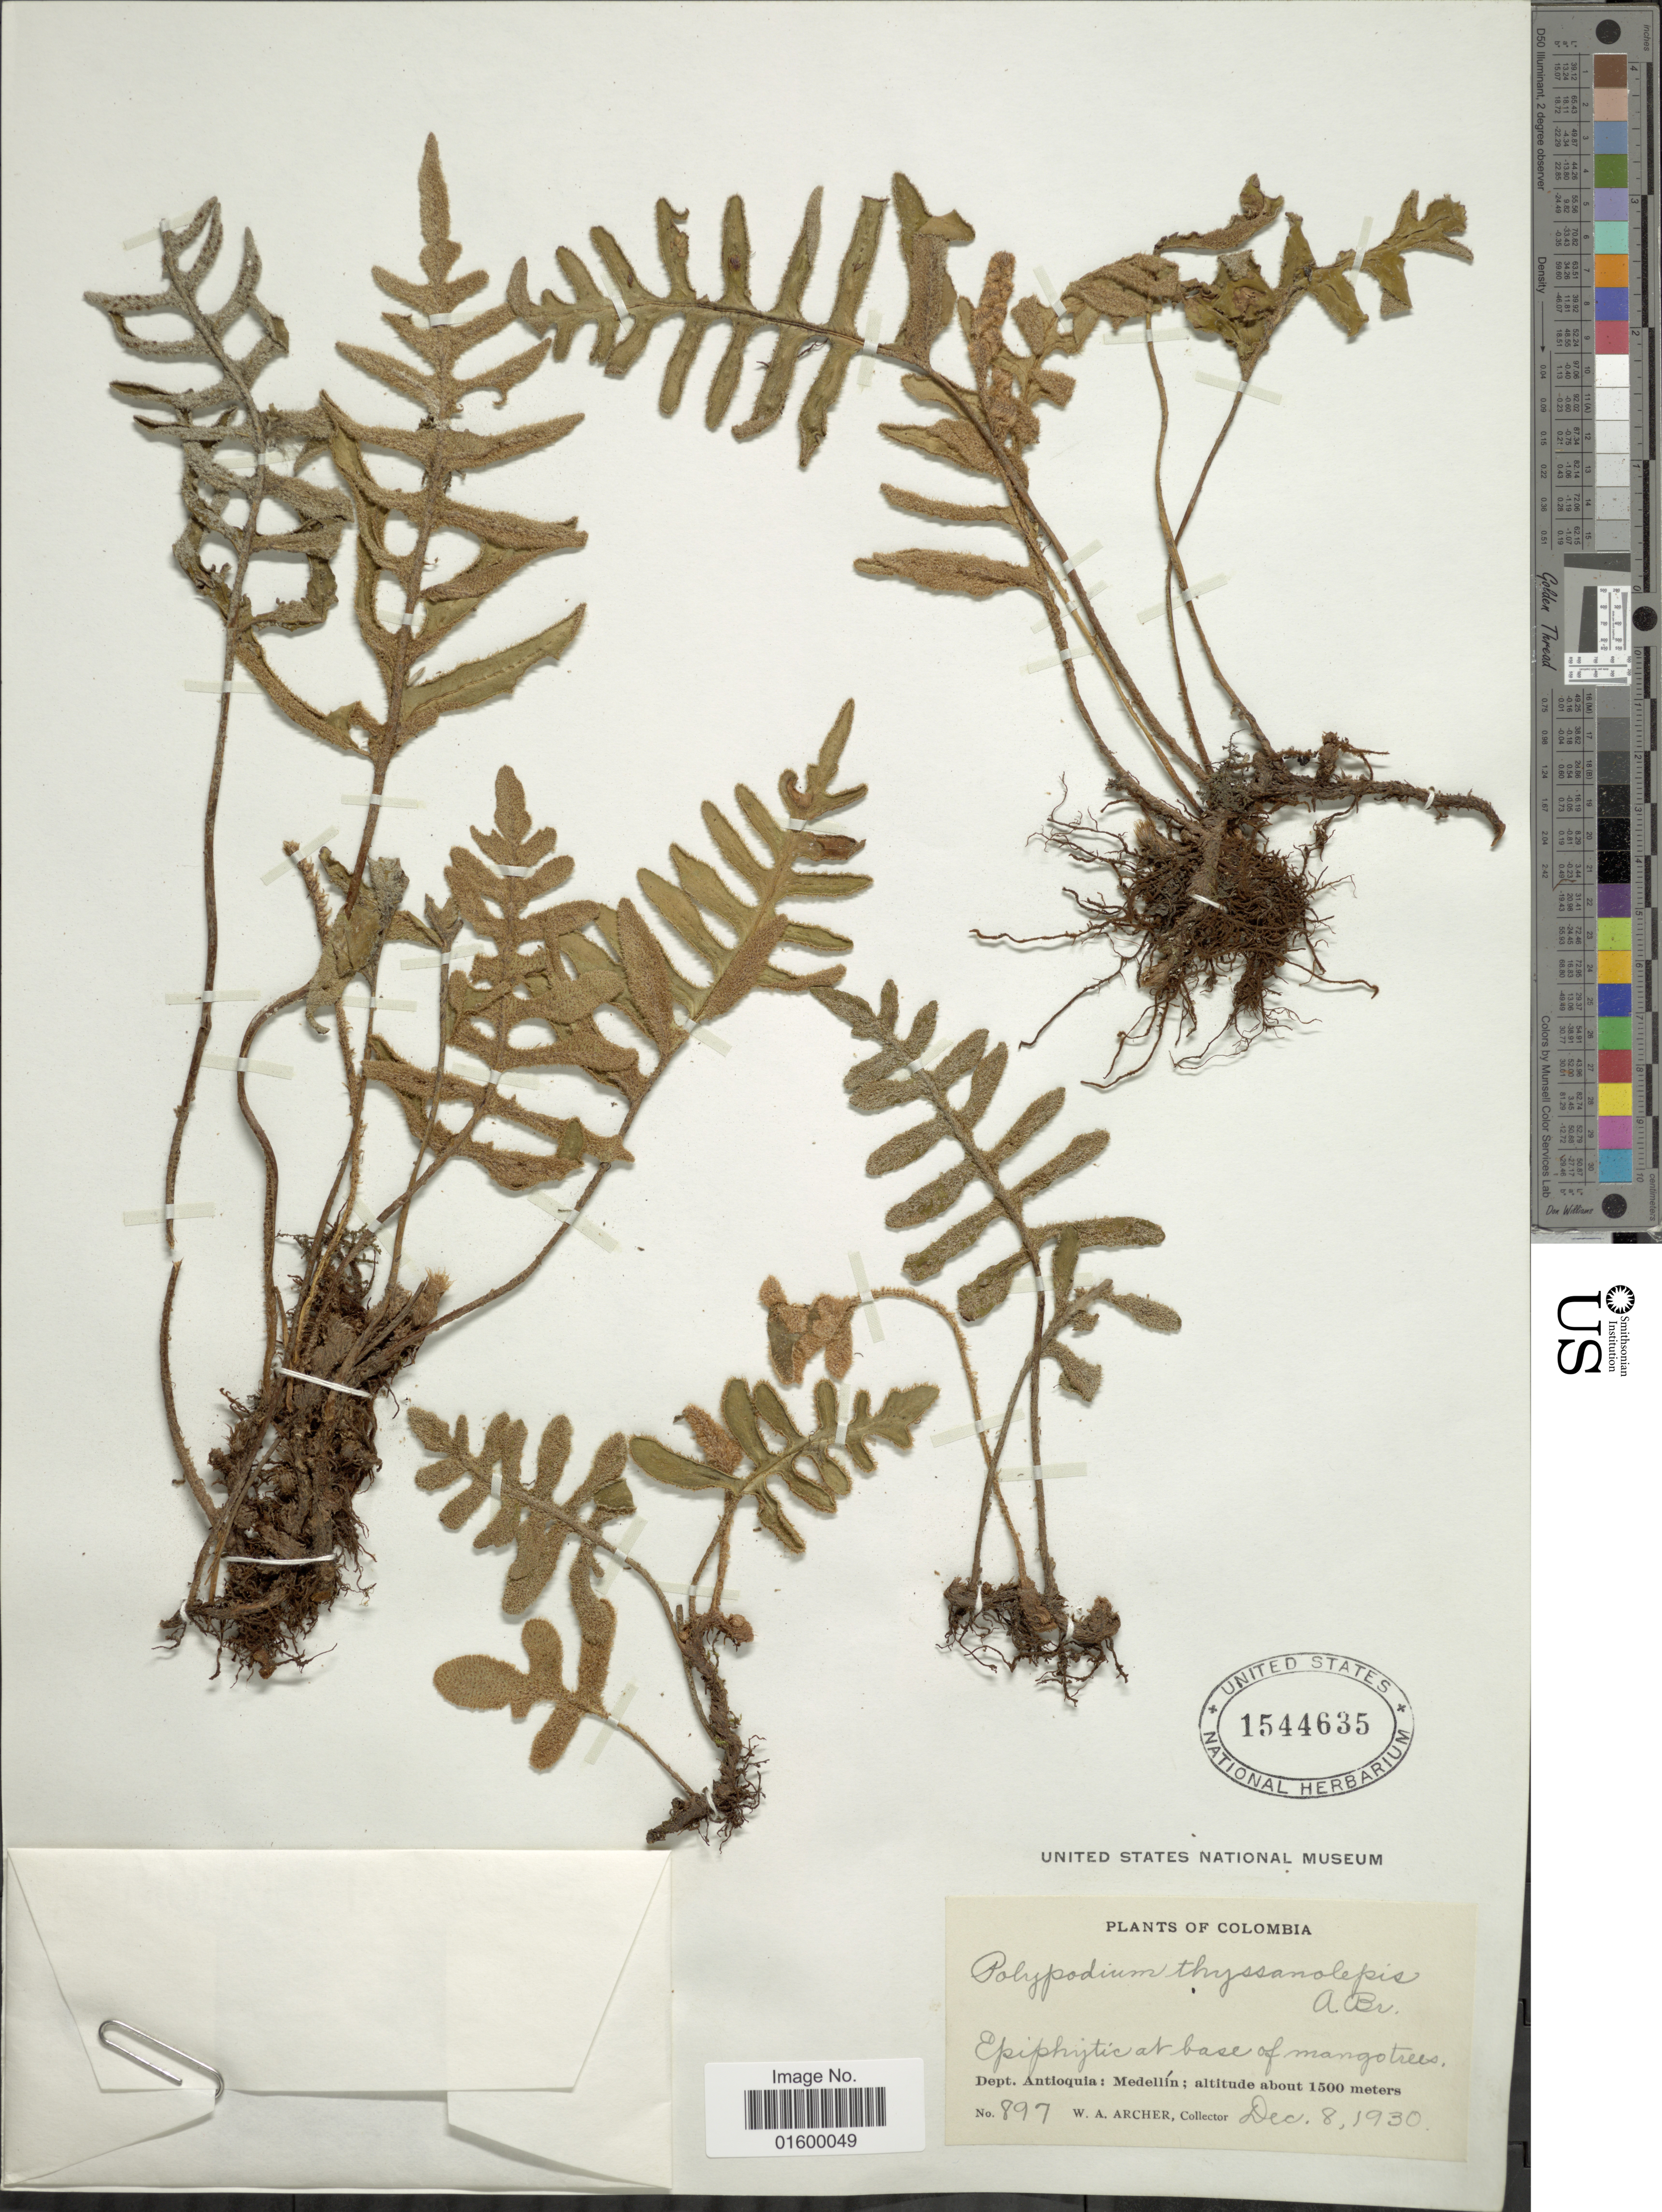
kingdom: Plantae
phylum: Tracheophyta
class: Polypodiopsida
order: Polypodiales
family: Polypodiaceae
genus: Pleopeltis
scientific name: Pleopeltis thyssanolepis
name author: (A. Braun ex Klotzsch) E.G. Andrews & Windham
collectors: W. A. Archer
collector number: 897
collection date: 1930-12-08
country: Colombia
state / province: Antioquia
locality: Dept. Antioquia, Medellin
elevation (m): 1500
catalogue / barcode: US 1544635